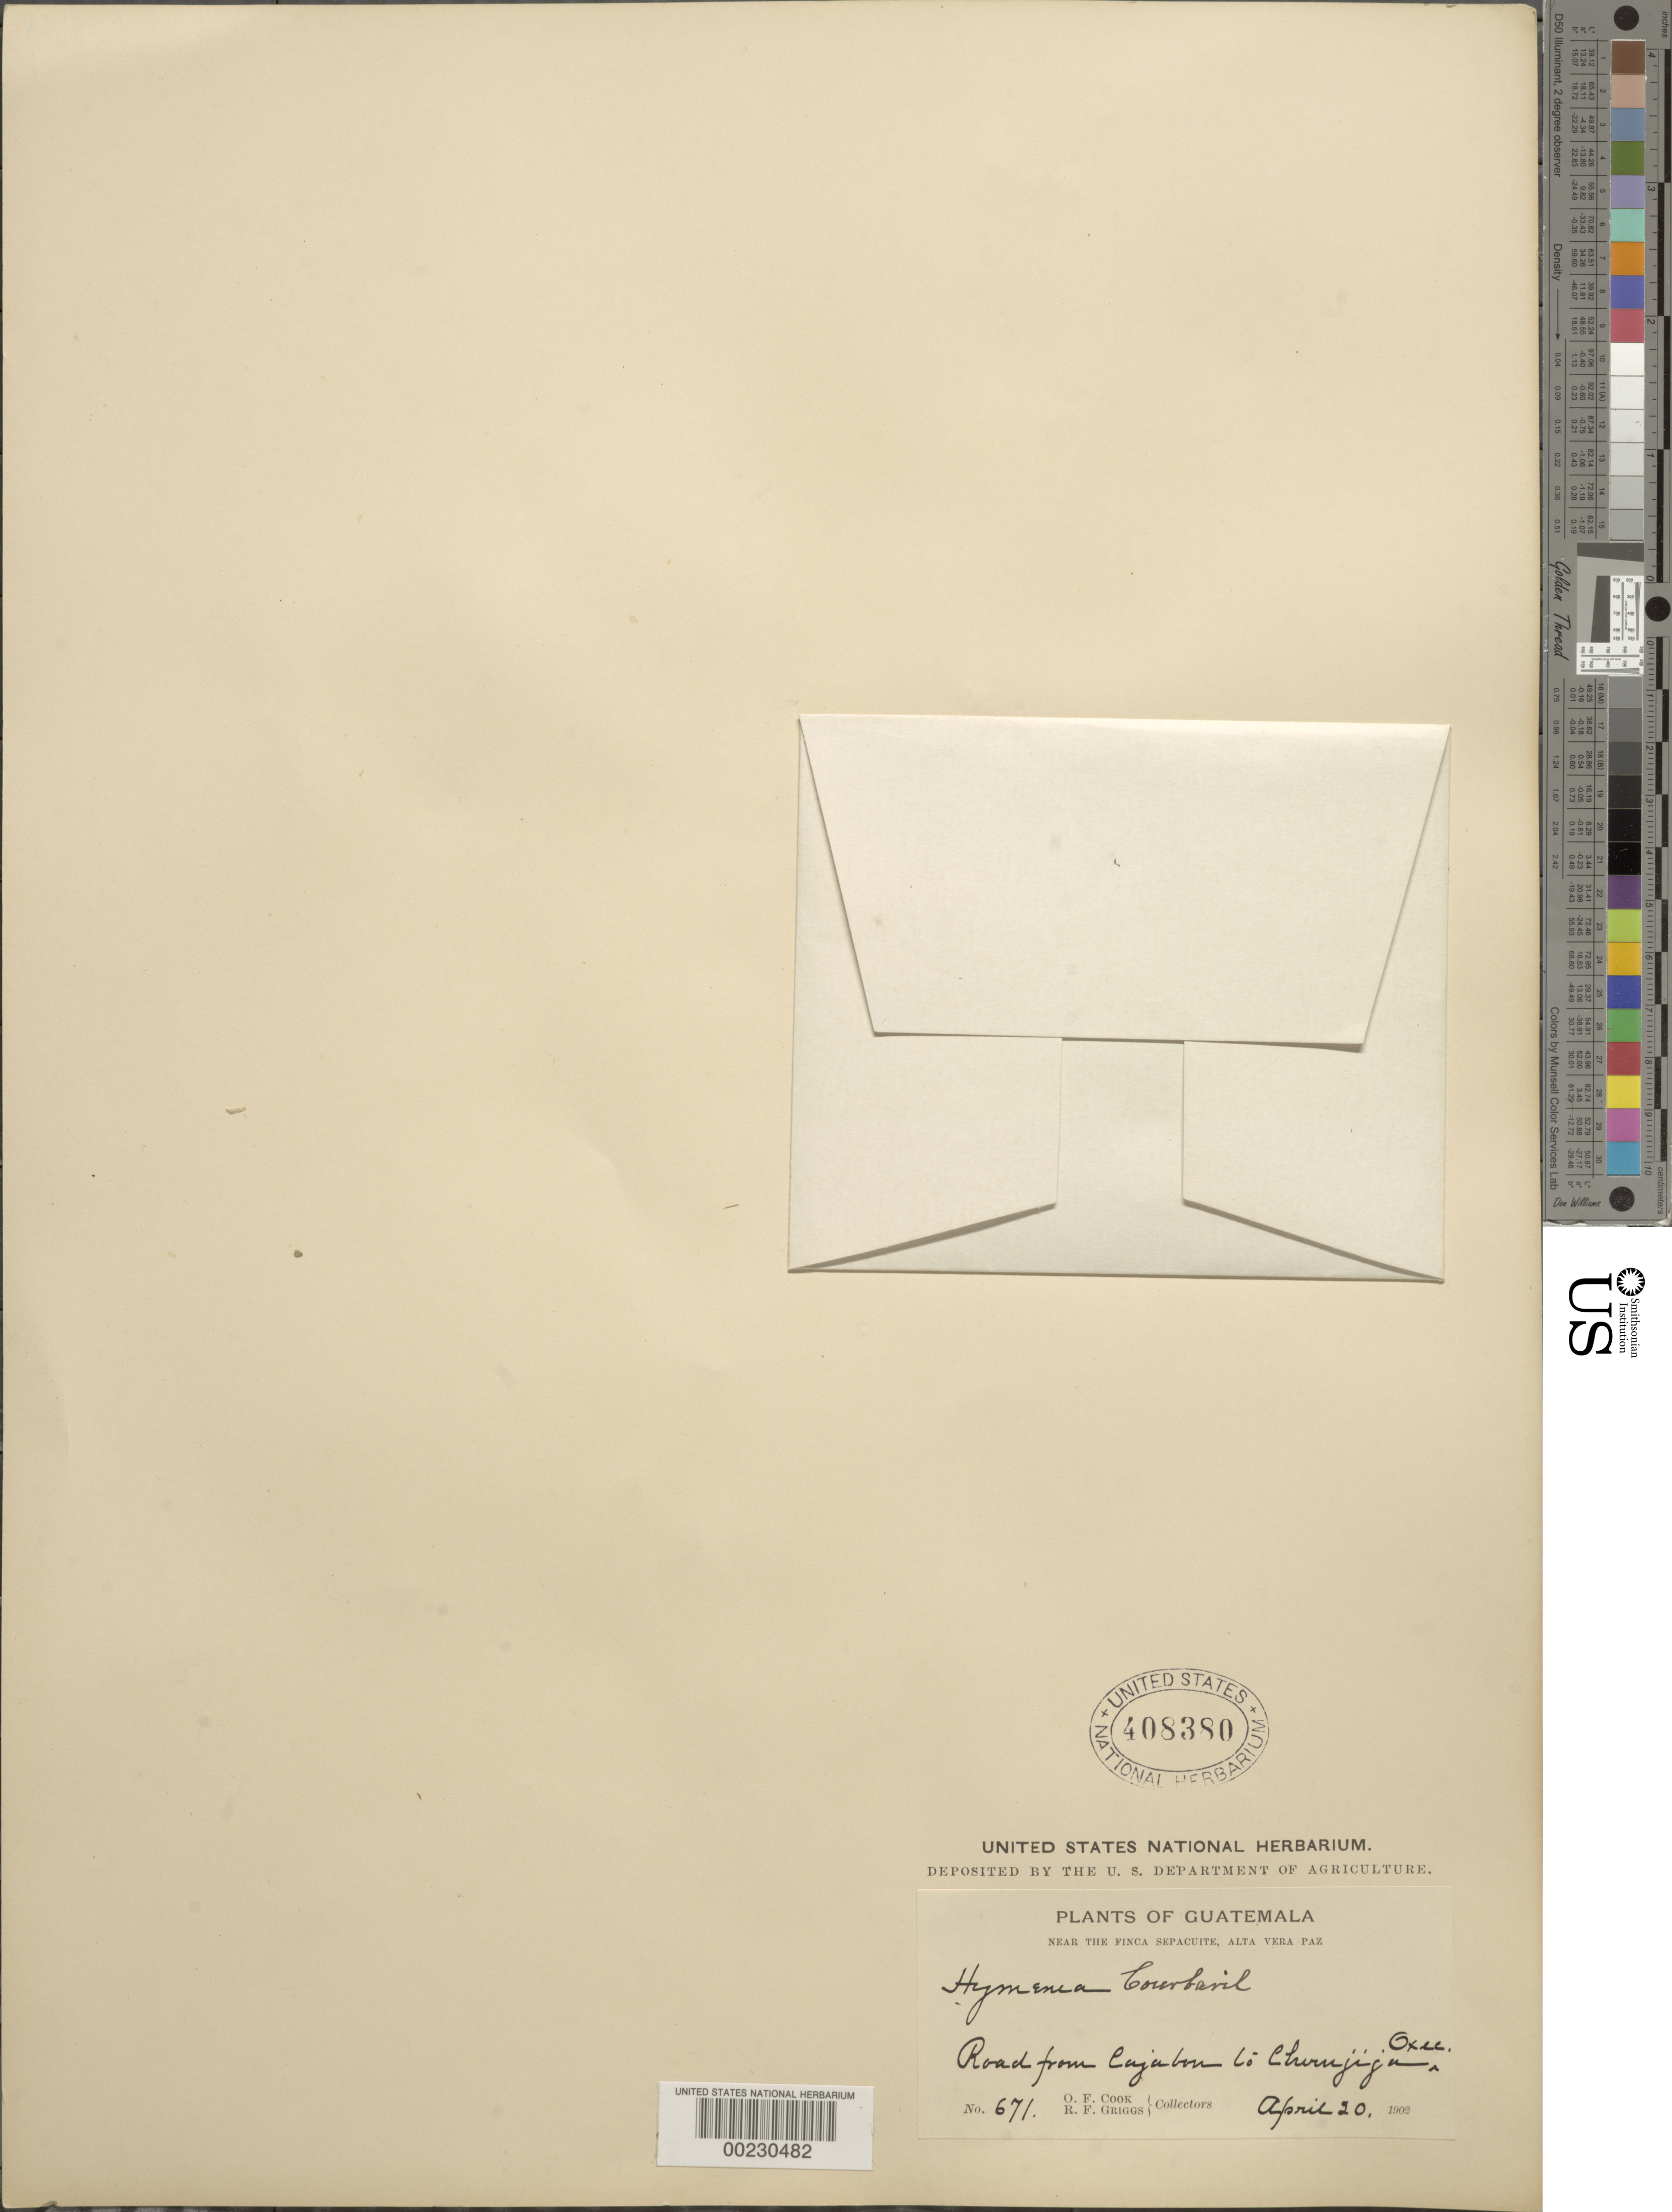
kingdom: Plantae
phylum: Tracheophyta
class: Magnoliopsida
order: Fabales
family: Fabaceae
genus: Hymenaea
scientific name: Hymenaea courbaril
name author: L.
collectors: O. F. Cook & R. F. Griggs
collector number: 671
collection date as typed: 20 Apr 1902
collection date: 1902-04-20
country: Guatemala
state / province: Alta Verapaz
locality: Road from Cajabon to Chvenjigin; near the Finca Sepacuite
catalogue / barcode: US 408380